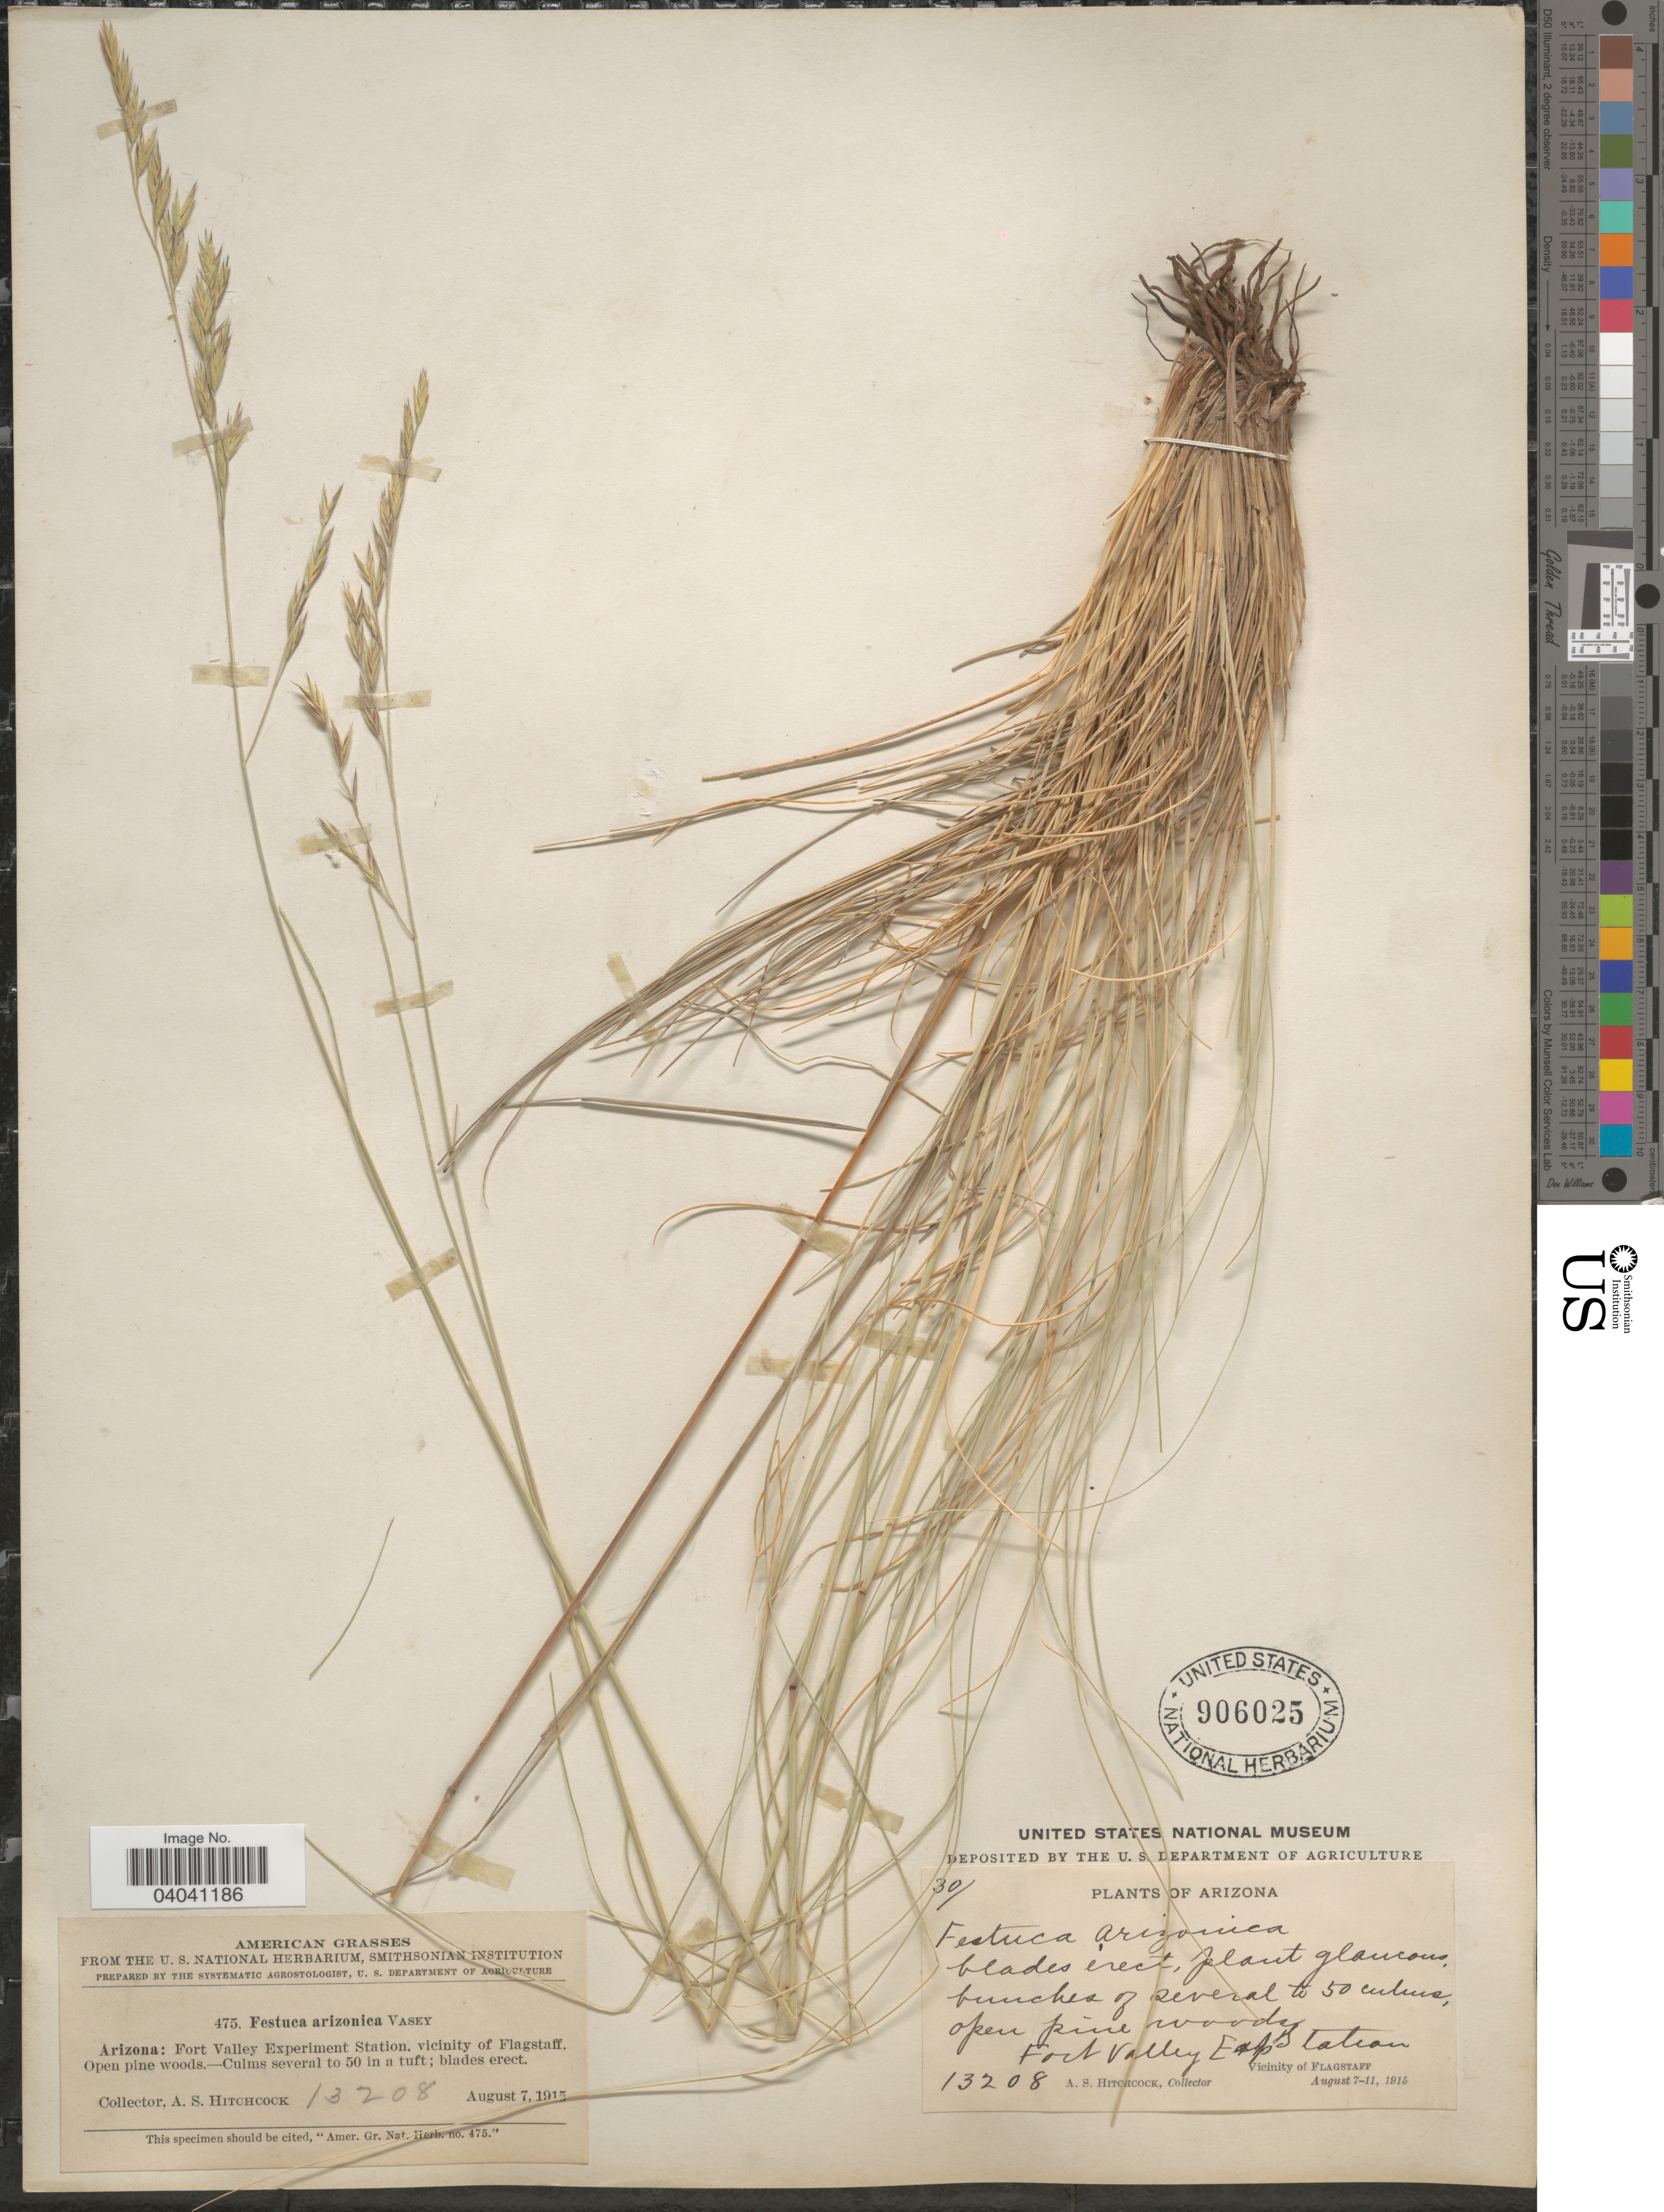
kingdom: Plantae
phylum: Tracheophyta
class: Liliopsida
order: Poales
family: Poaceae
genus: Festuca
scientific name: Festuca arizonica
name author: Vasey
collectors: A. S. Hitchcock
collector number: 13208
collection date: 1915-08-07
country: United States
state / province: Arizona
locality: American. Fort Valley Experiment Station, vicinity of Flagstaff.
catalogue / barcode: US 906025